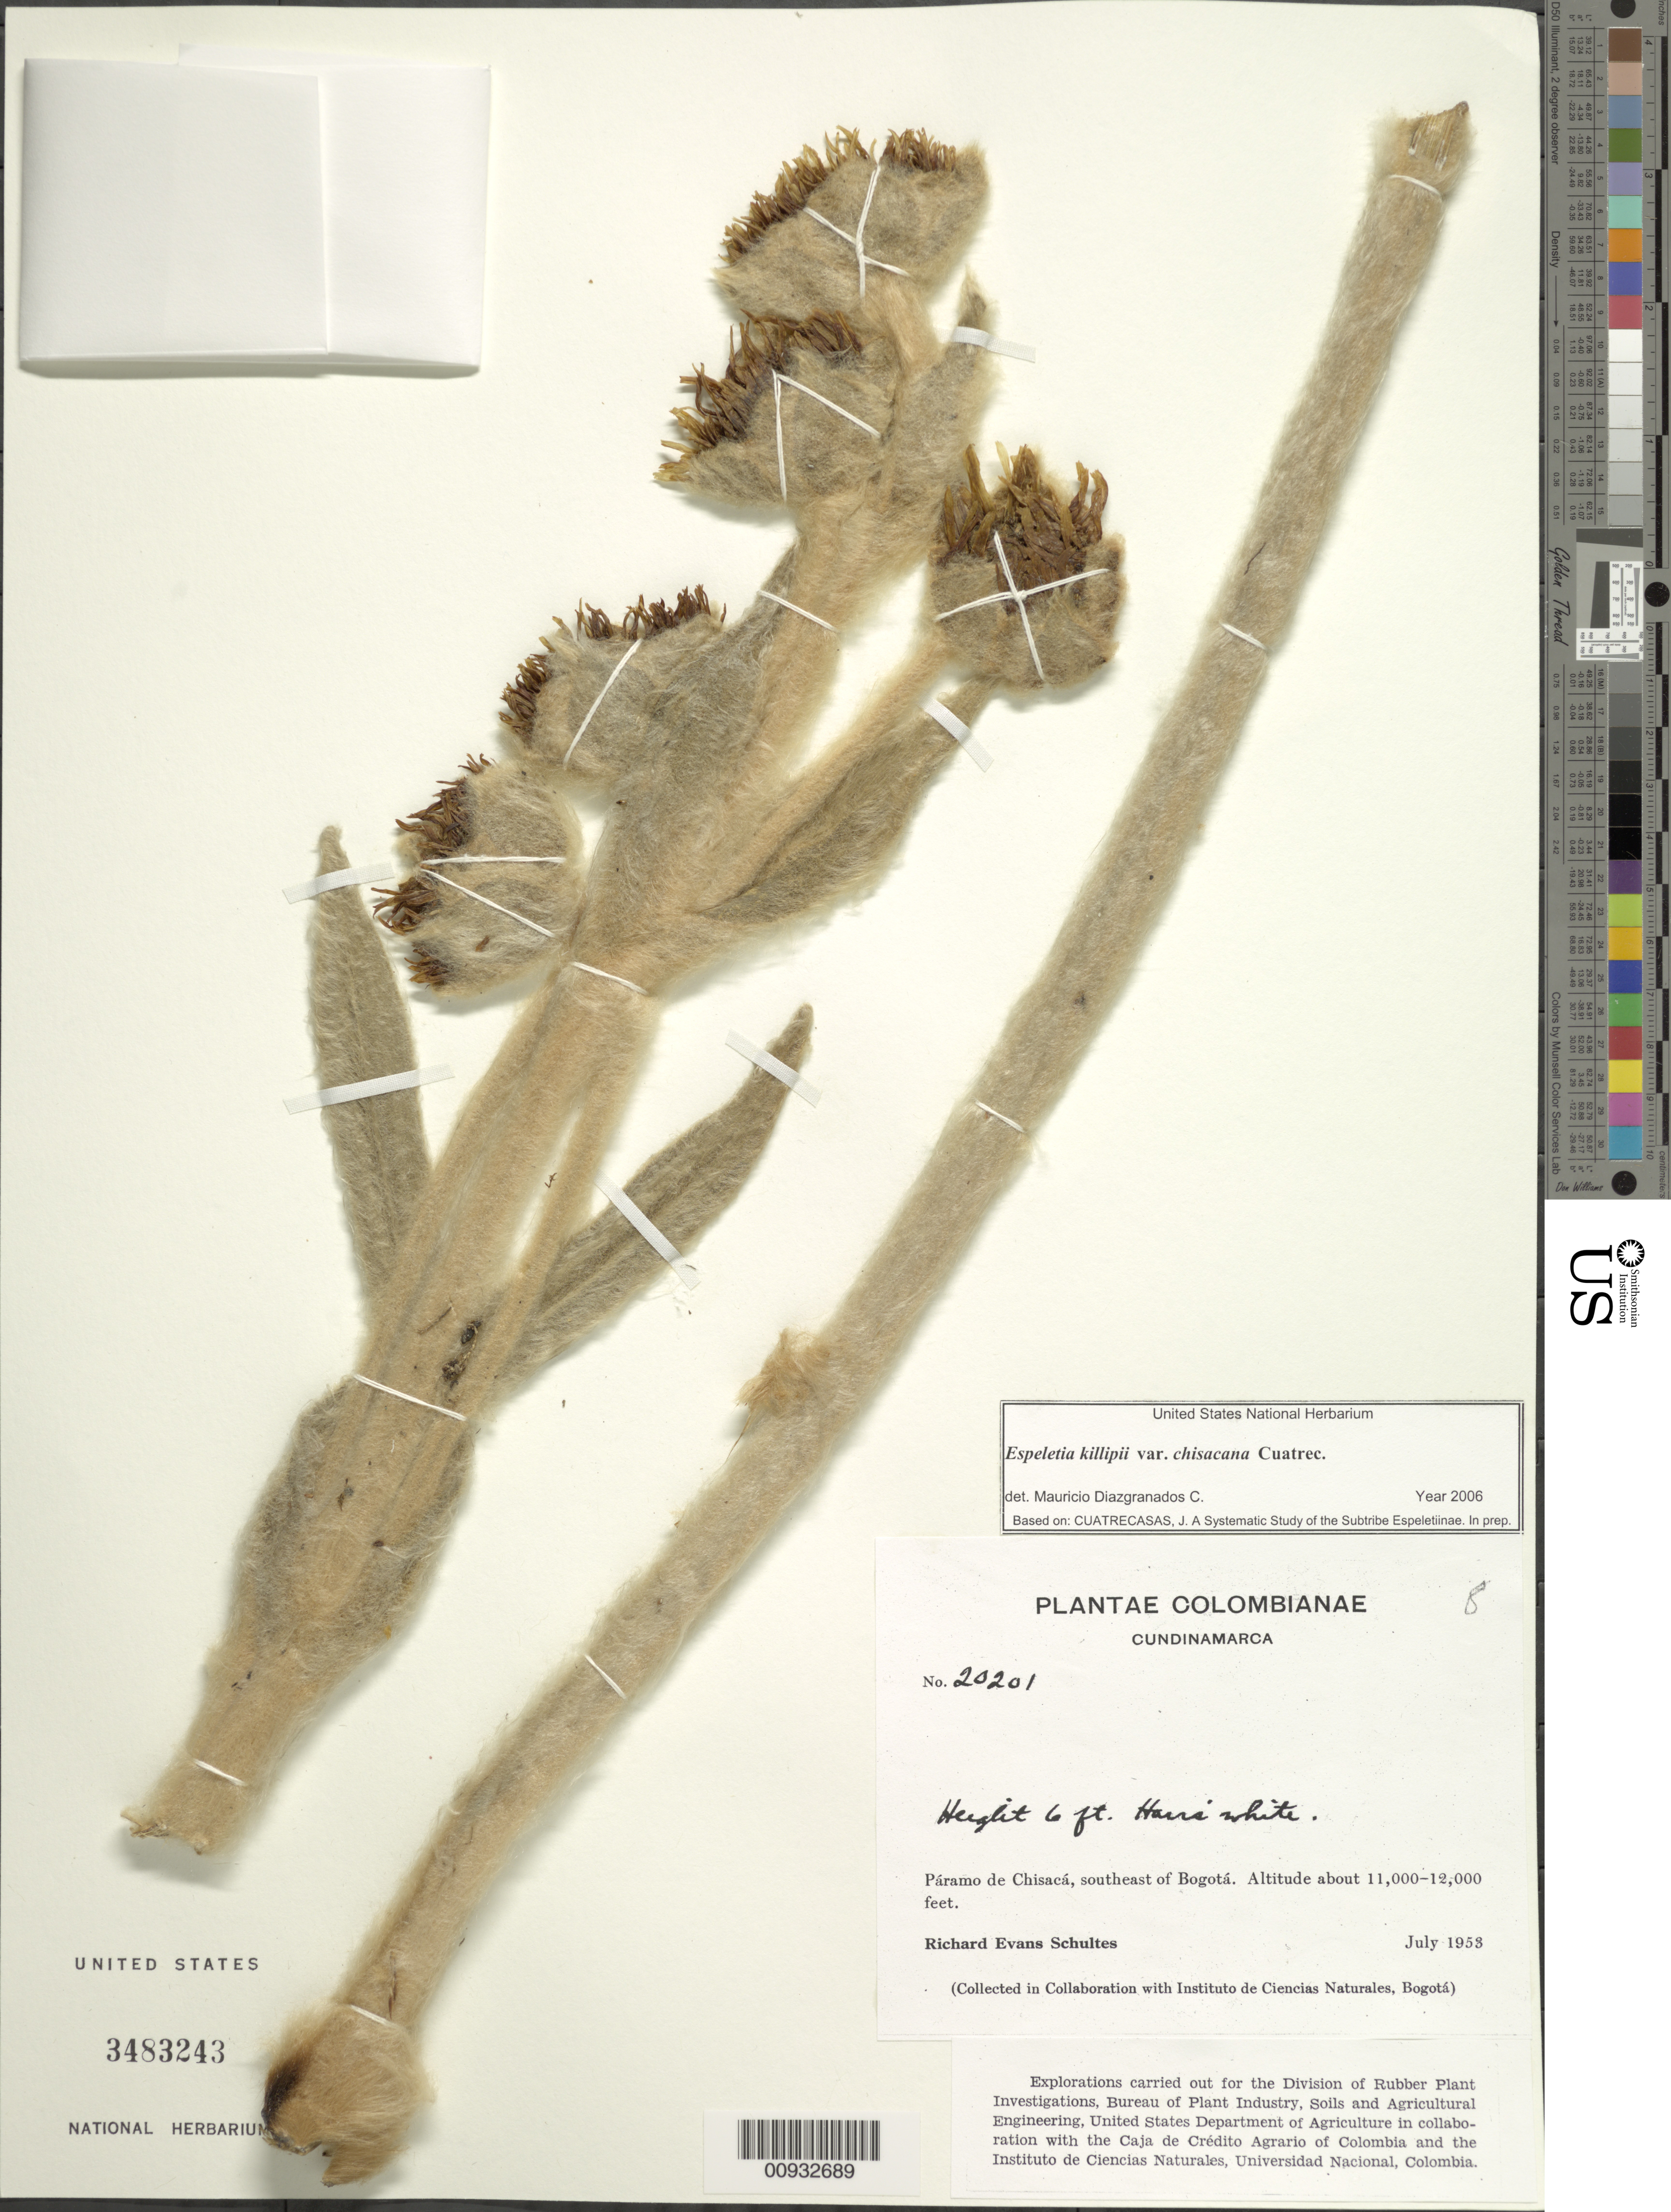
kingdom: Plantae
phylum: Tracheophyta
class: Magnoliopsida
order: Asterales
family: Asteraceae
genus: Espeletia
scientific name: Espeletia killipii var. chisacana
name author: Cuatrec.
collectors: R. E. Schultes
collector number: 20201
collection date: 1953-07-01/1953-07-31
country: Colombia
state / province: Cundinamarca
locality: Páramo de Chisacá. SE of Bogotá.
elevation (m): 3650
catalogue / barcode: US 3483243